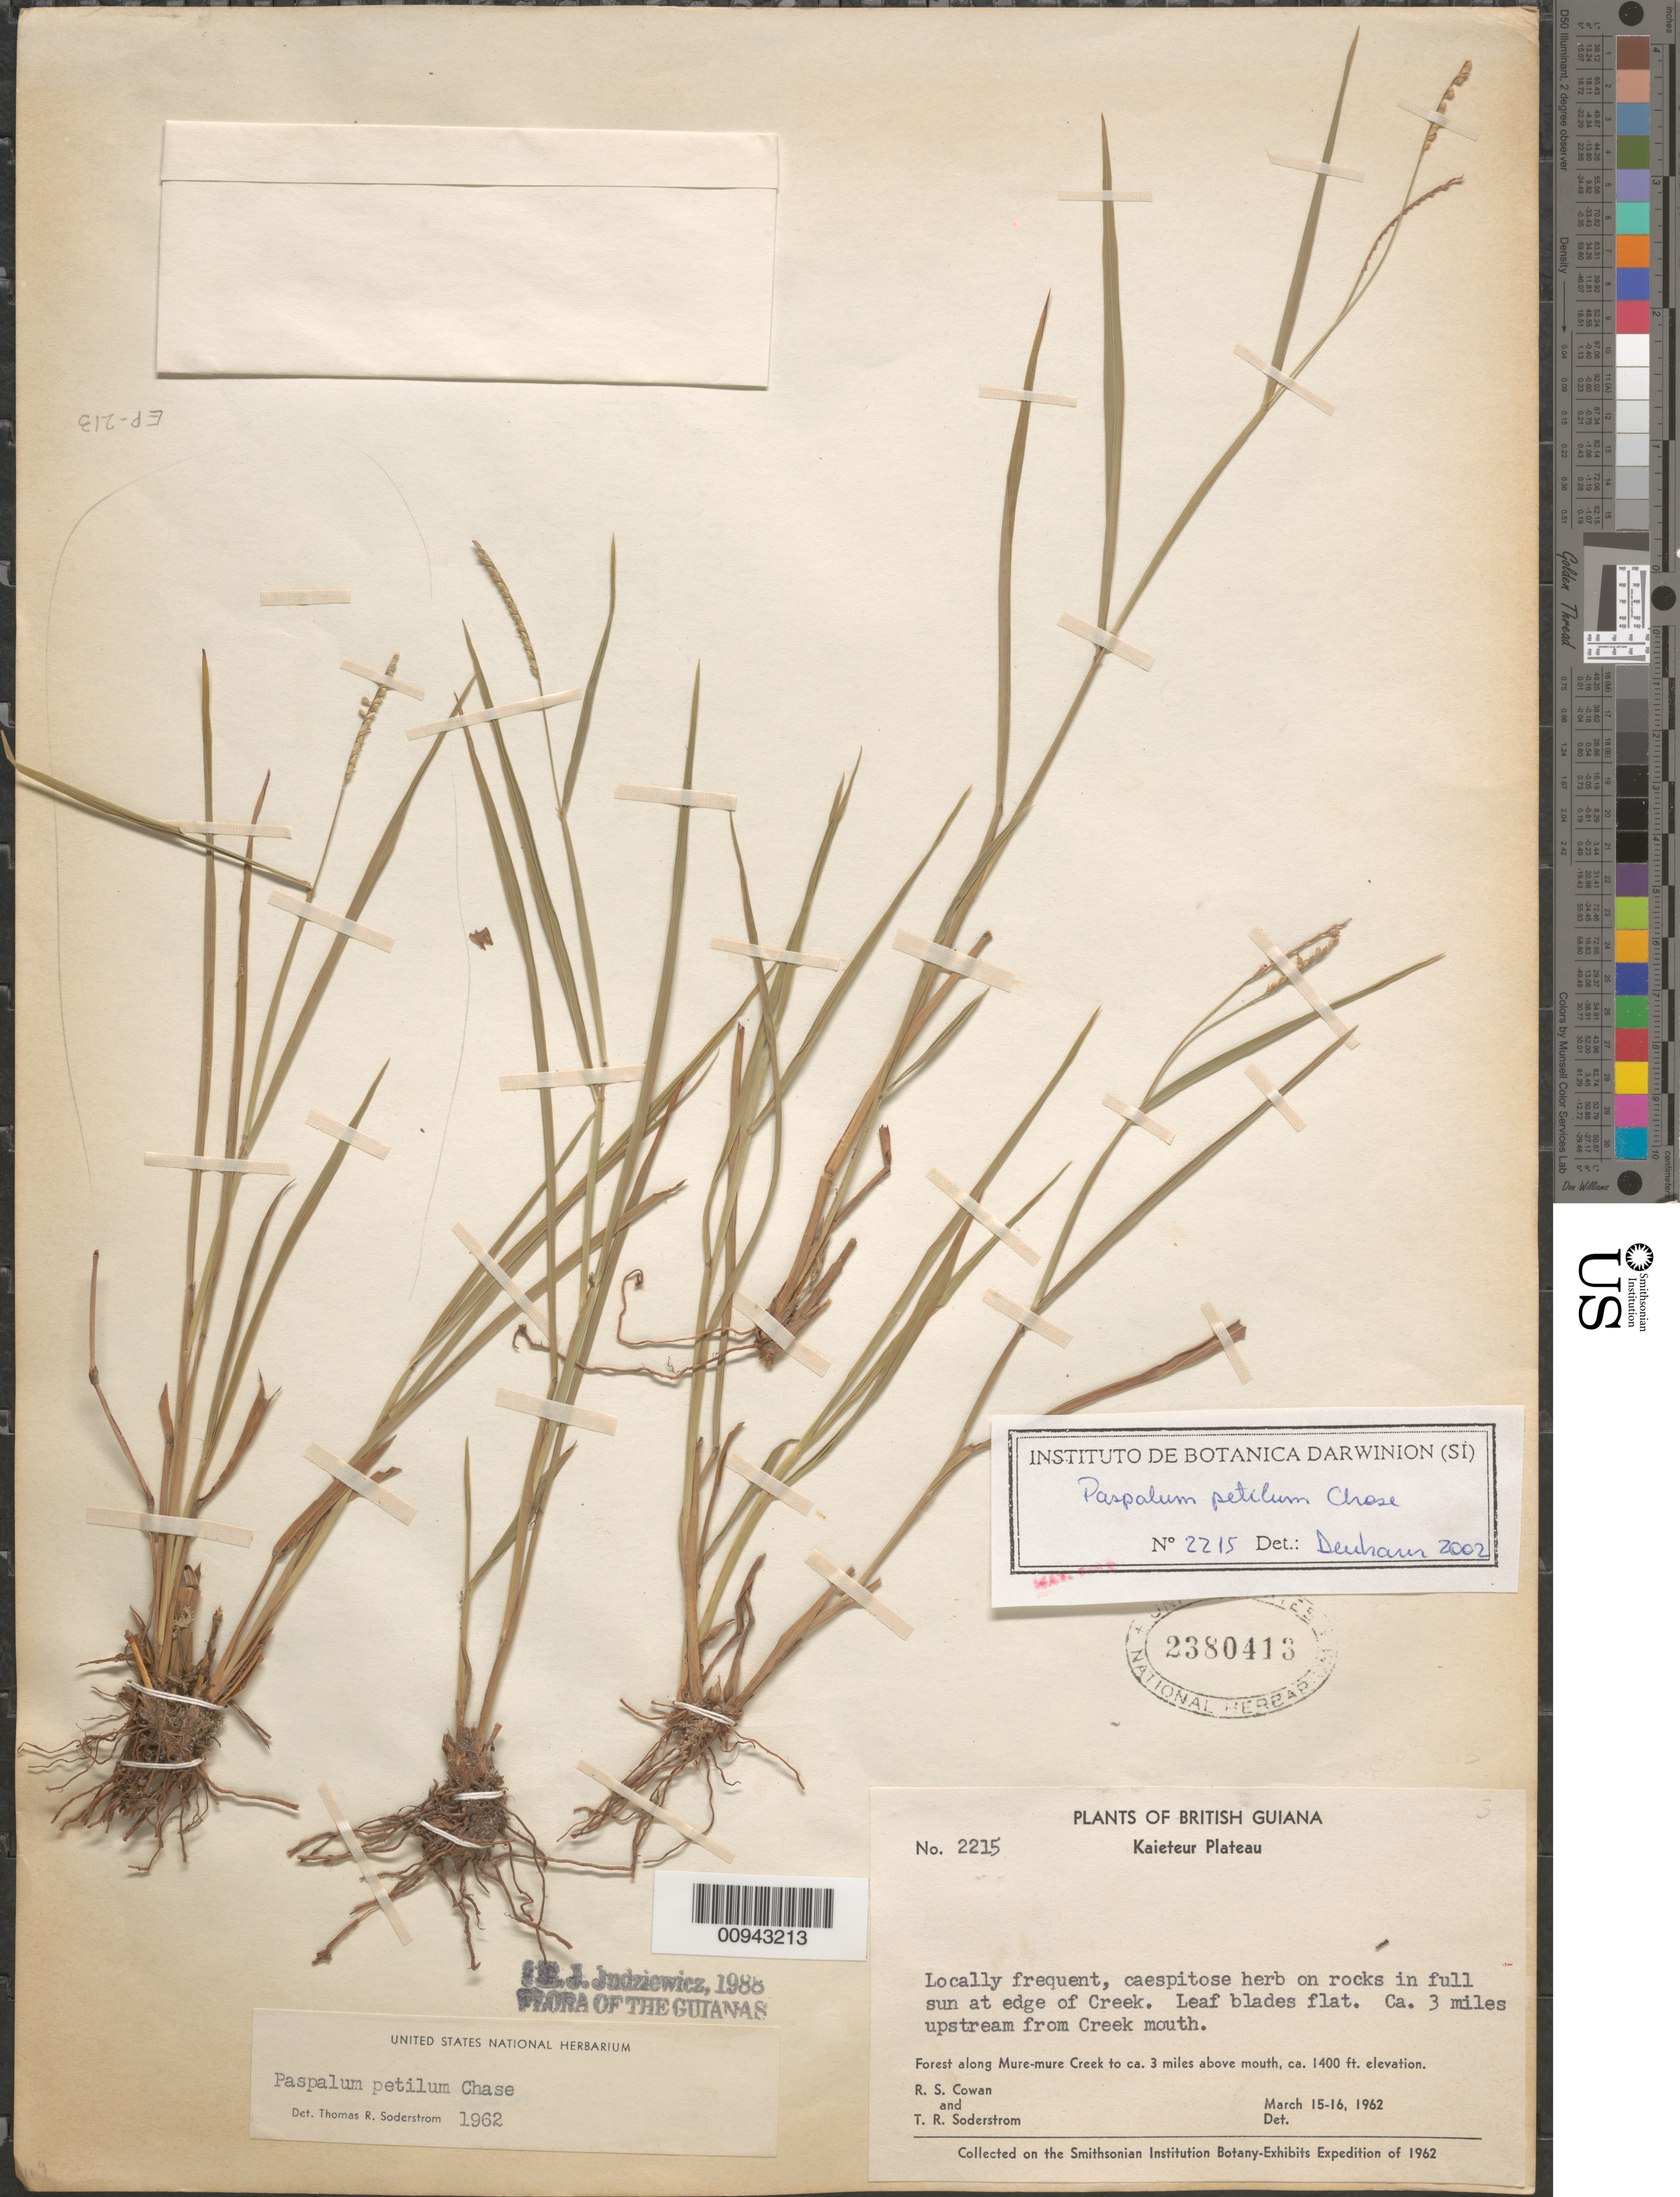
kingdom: Plantae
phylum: Tracheophyta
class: Liliopsida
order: Poales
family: Poaceae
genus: Paspalum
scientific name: Paspalum petilum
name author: Chase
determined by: Dehman, --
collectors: R. S. Cowan & T. R. Soderstrom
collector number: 2215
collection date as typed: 15-Mar-62 to 16-Mar-62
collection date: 1962-03-15/1962-03-16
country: Guyana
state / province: Potaro-Siparuni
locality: Kaieteur Plateau, Mure-Mure Creek ca. 3 miles above mouth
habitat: Rocks in full sun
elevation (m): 427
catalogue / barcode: US 2380413